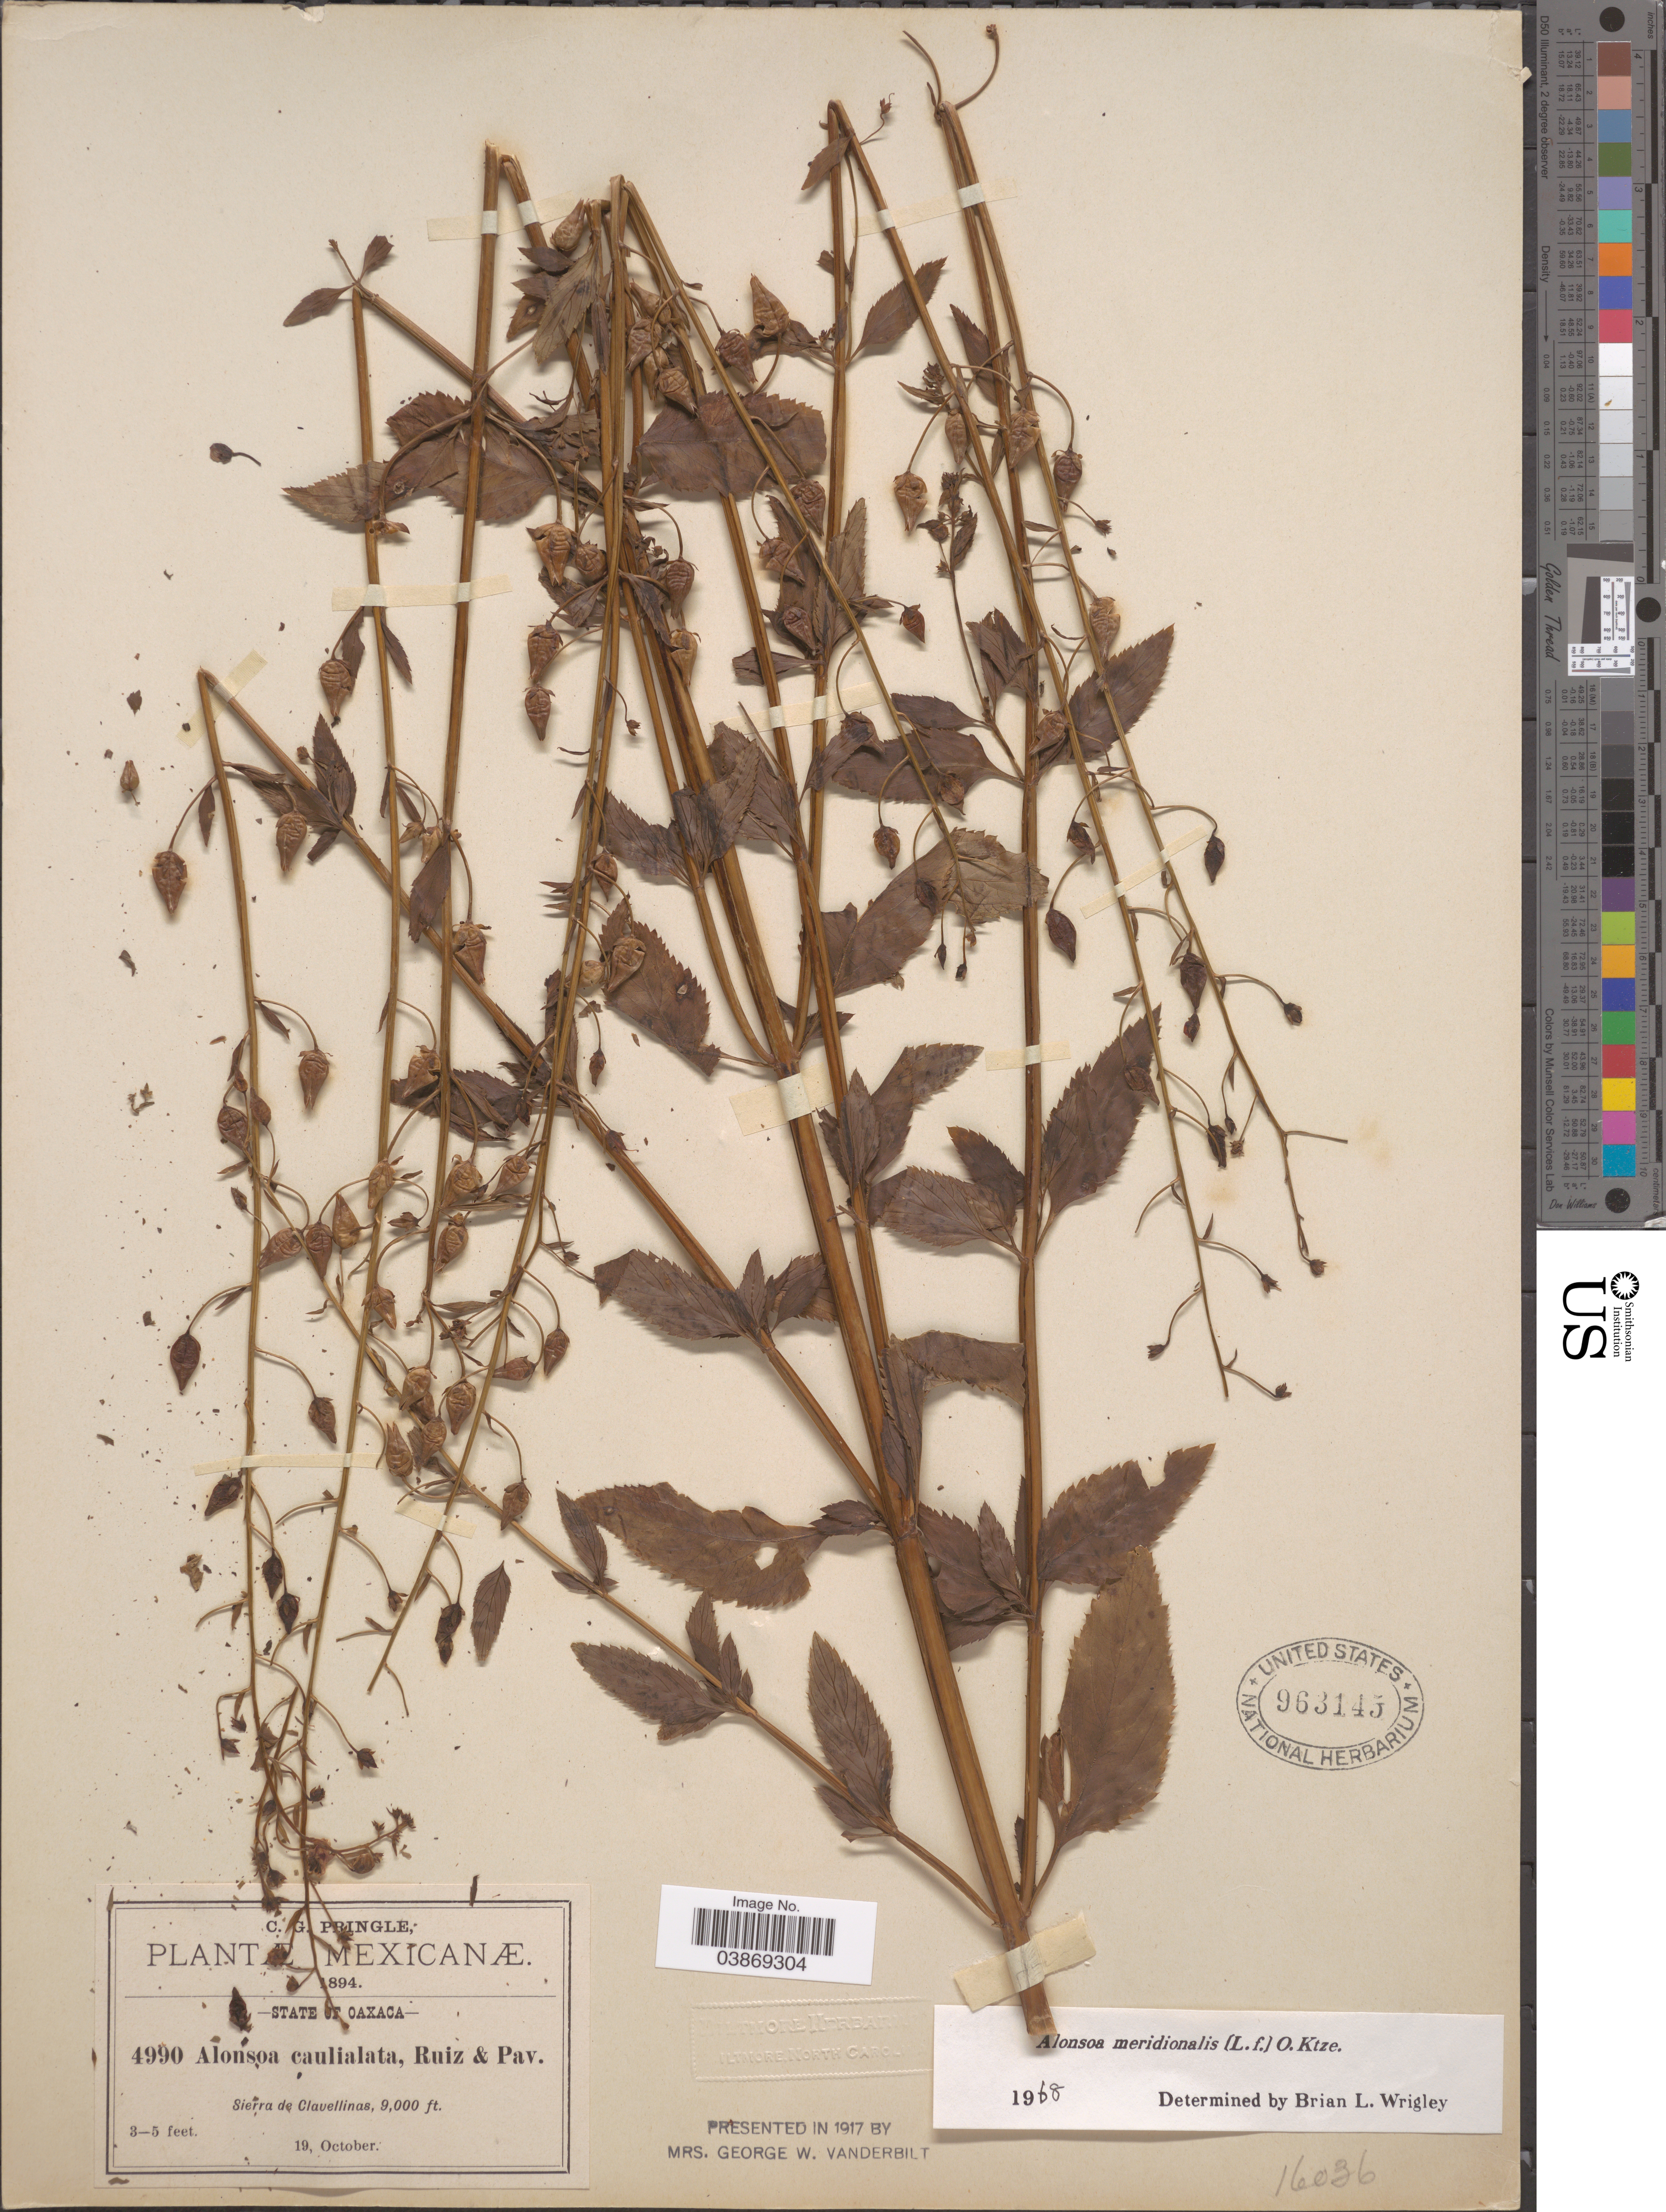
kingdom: Plantae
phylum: Tracheophyta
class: Magnoliopsida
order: Lamiales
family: Scrophulariaceae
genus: Alonsoa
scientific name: Alonsoa meridionalis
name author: (L. f.) Kuntze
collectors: C. G. Pringle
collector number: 4990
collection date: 1894-10-19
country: Mexico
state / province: Oaxaca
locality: Sierra de Clavellinas.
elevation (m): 2743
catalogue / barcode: US 963145